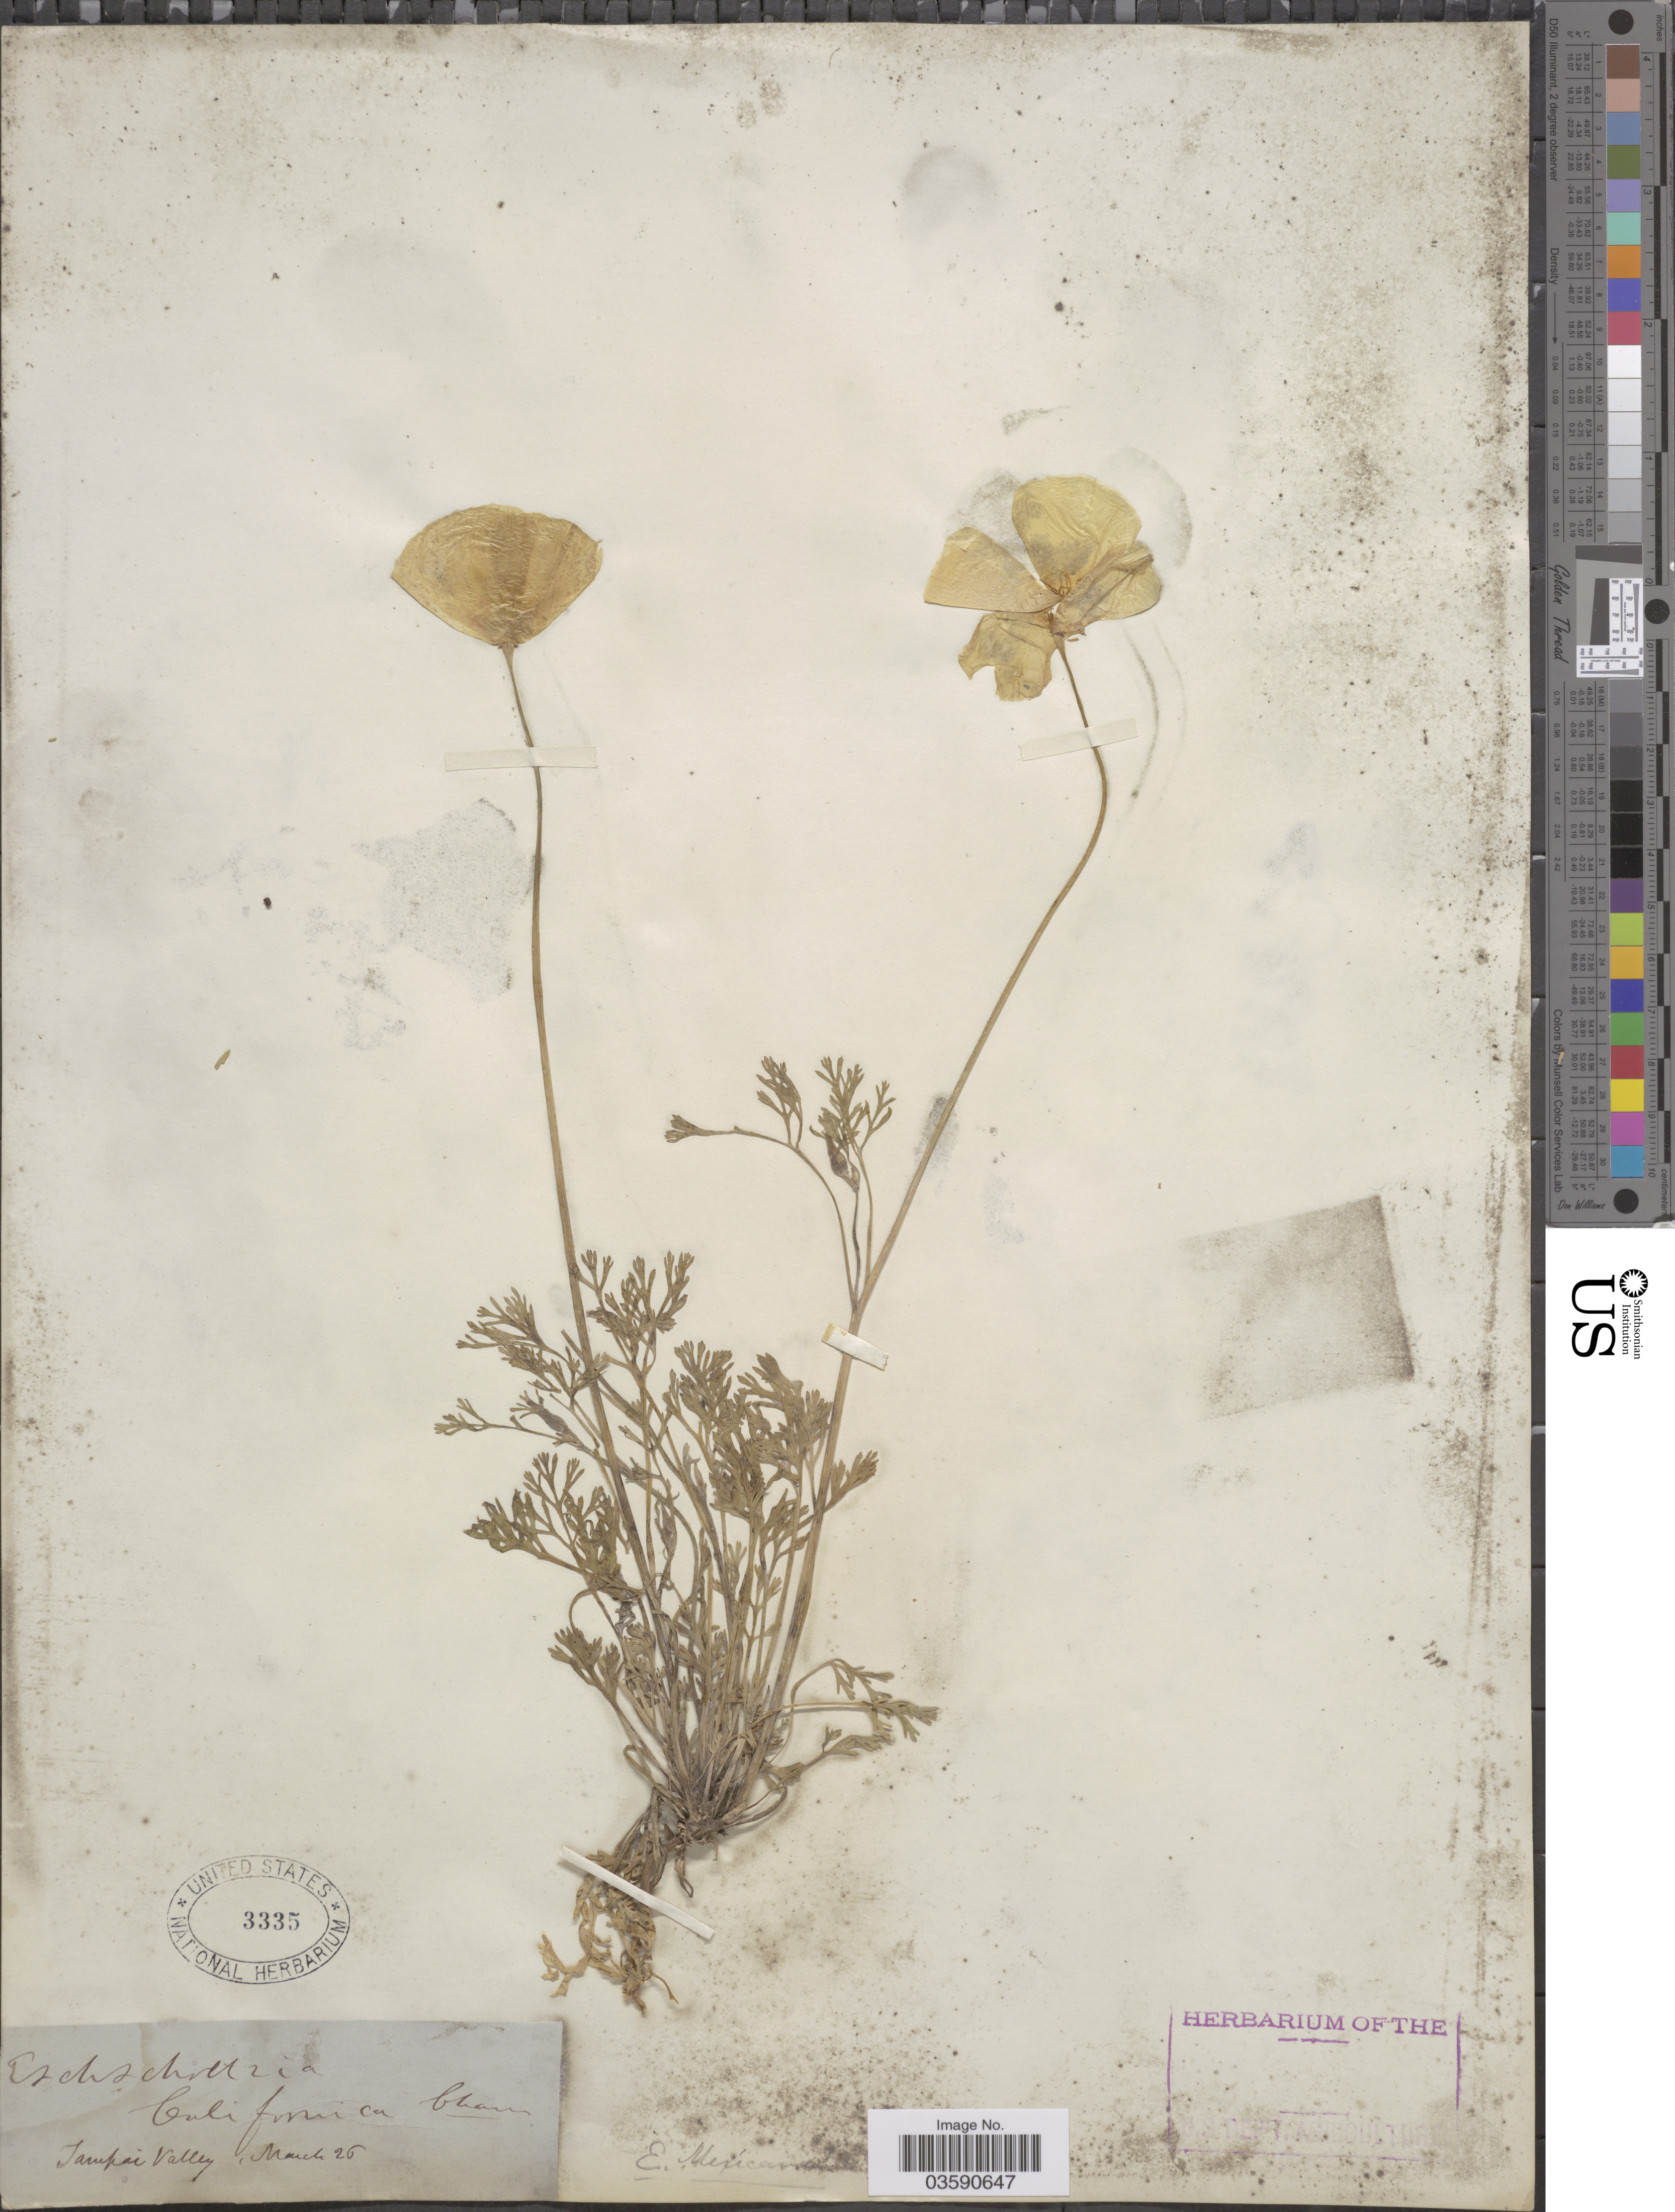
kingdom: Plantae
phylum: Tracheophyta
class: Magnoliopsida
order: Ranunculales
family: Papaveraceae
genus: Eschscholzia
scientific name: Eschscholzia mexicana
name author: Greene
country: United States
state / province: California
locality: Tampai Valley.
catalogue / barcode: US 3335